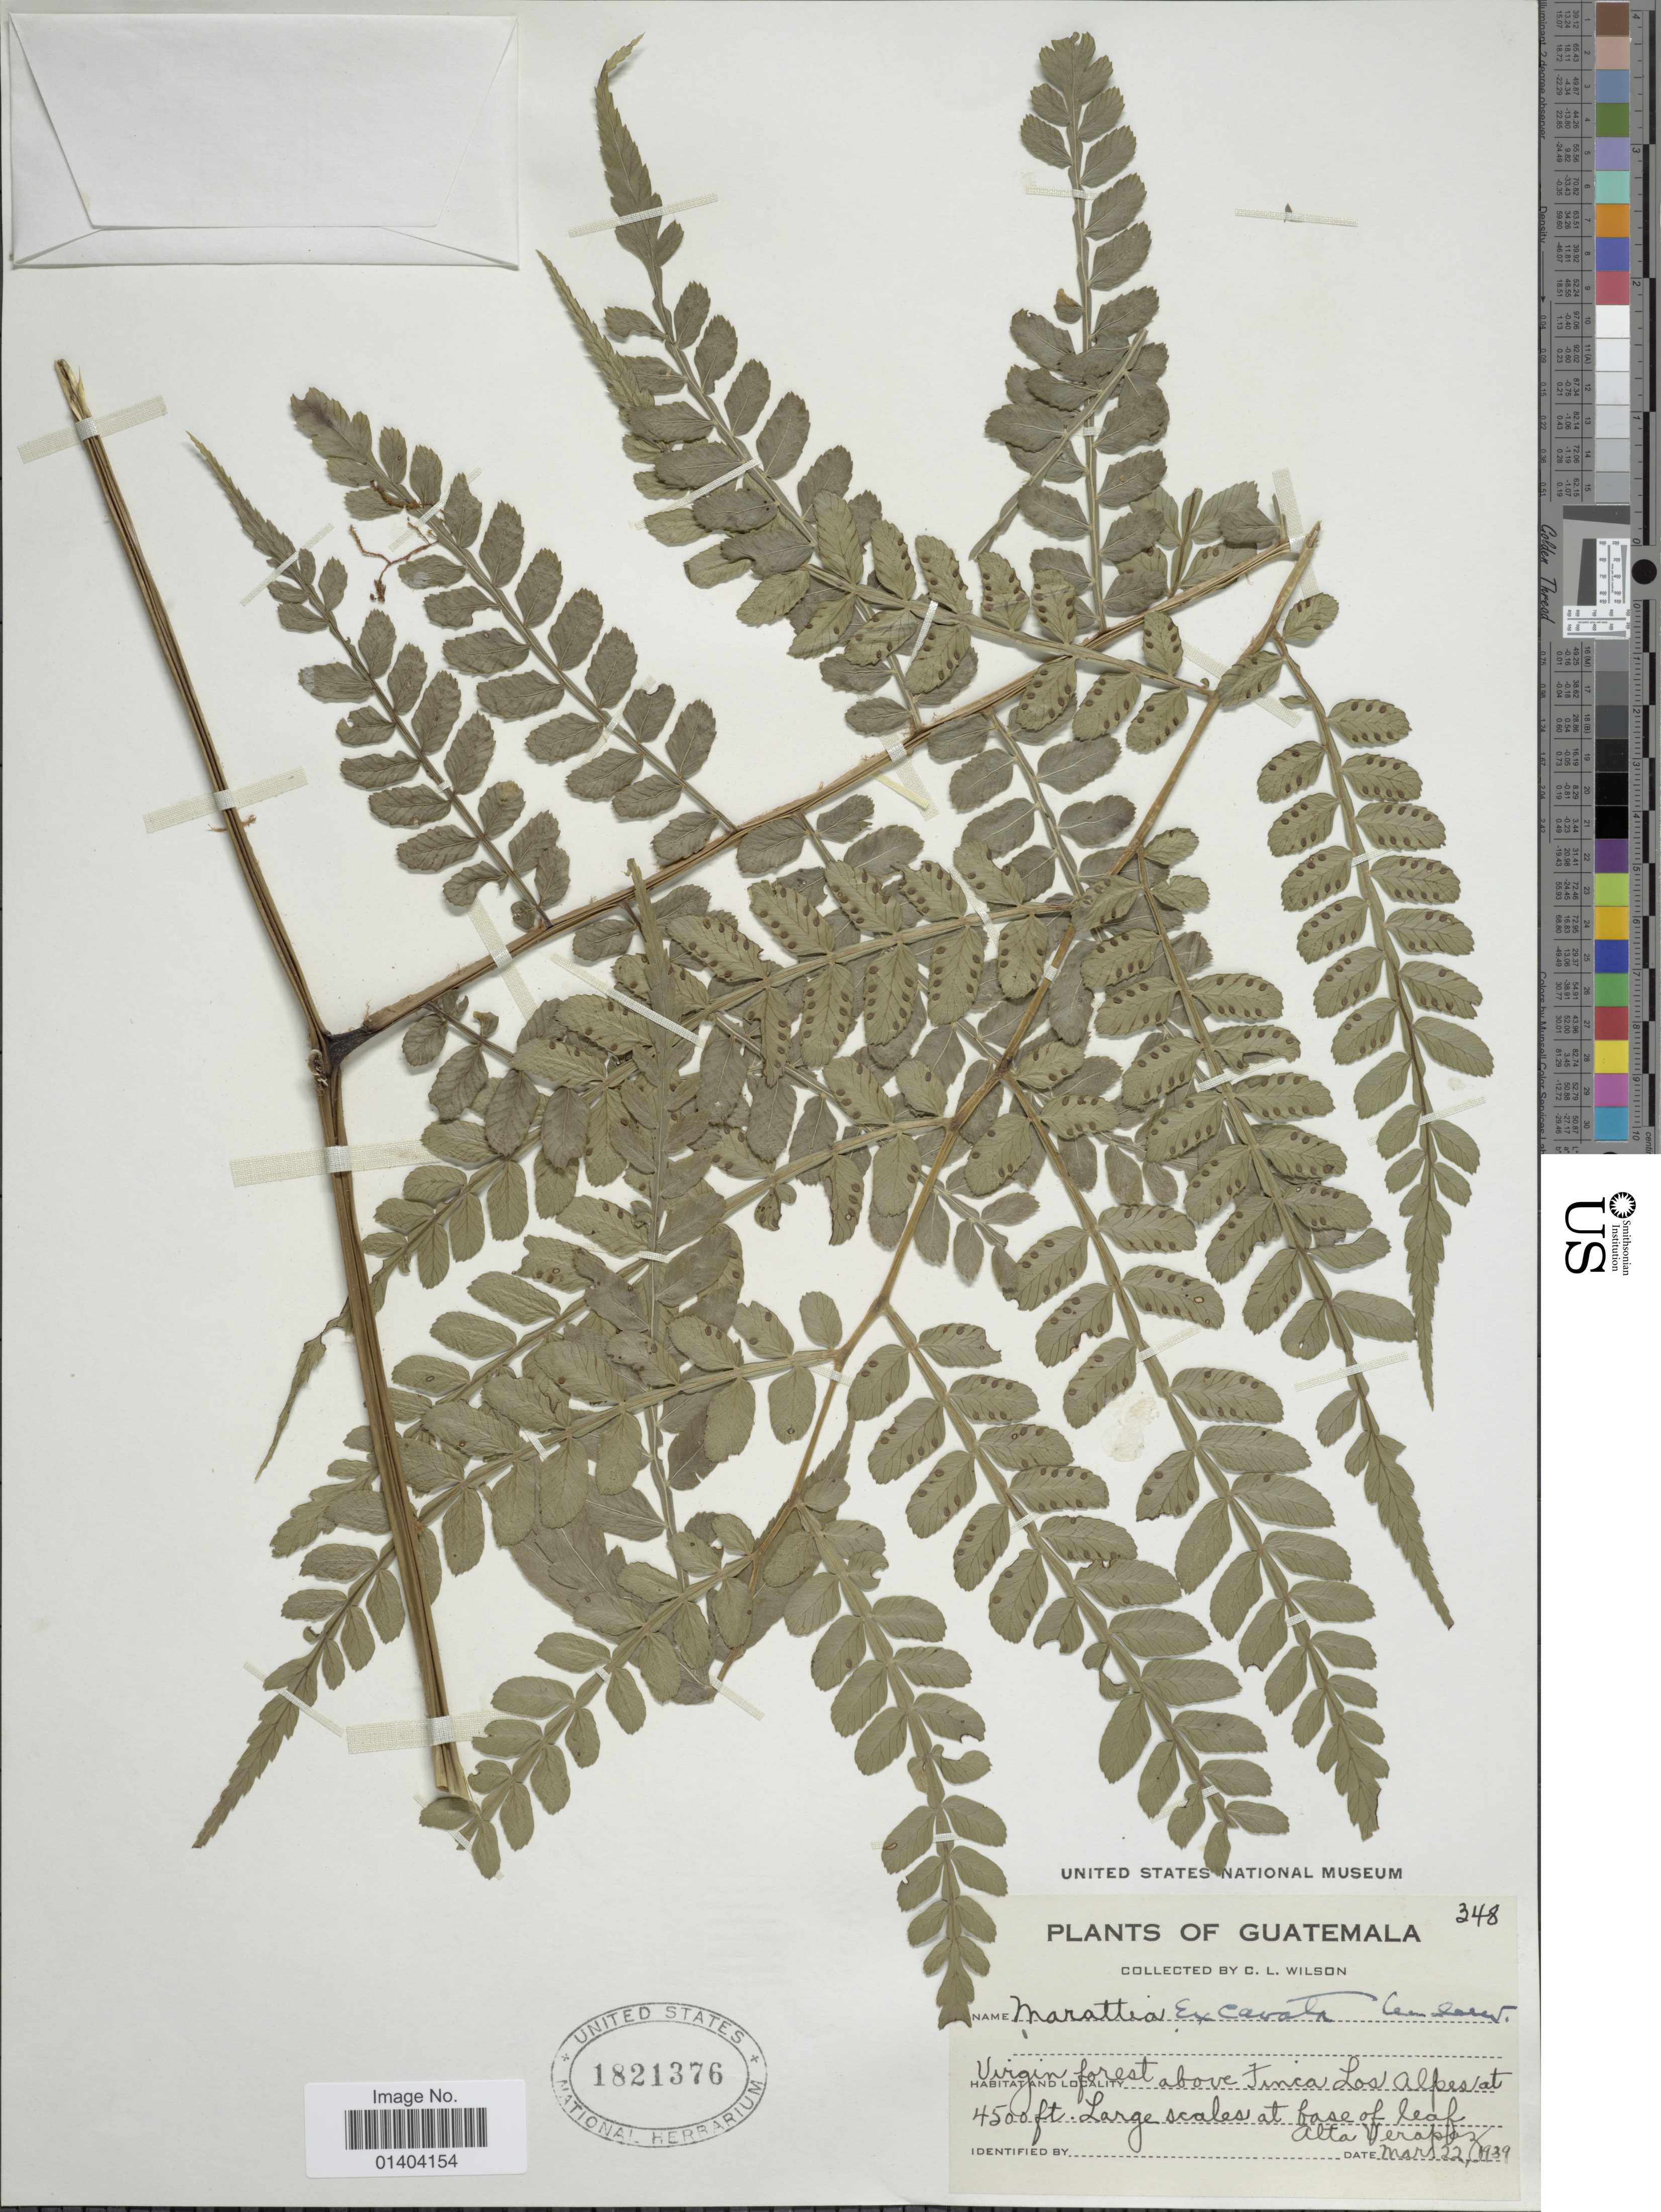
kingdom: Plantae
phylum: Tracheophyta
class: Polypodiopsida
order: Marattiales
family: Marattiaceae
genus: Marattia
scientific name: Marattia excavata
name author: Underw.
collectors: C. L. Wilson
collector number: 348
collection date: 1939-03-22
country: Guatemala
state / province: Alta Verapaz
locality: Virgin forest above Tinca Los Alpes at fase of leaf Alta Verapaz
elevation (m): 1372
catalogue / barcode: US 1821376